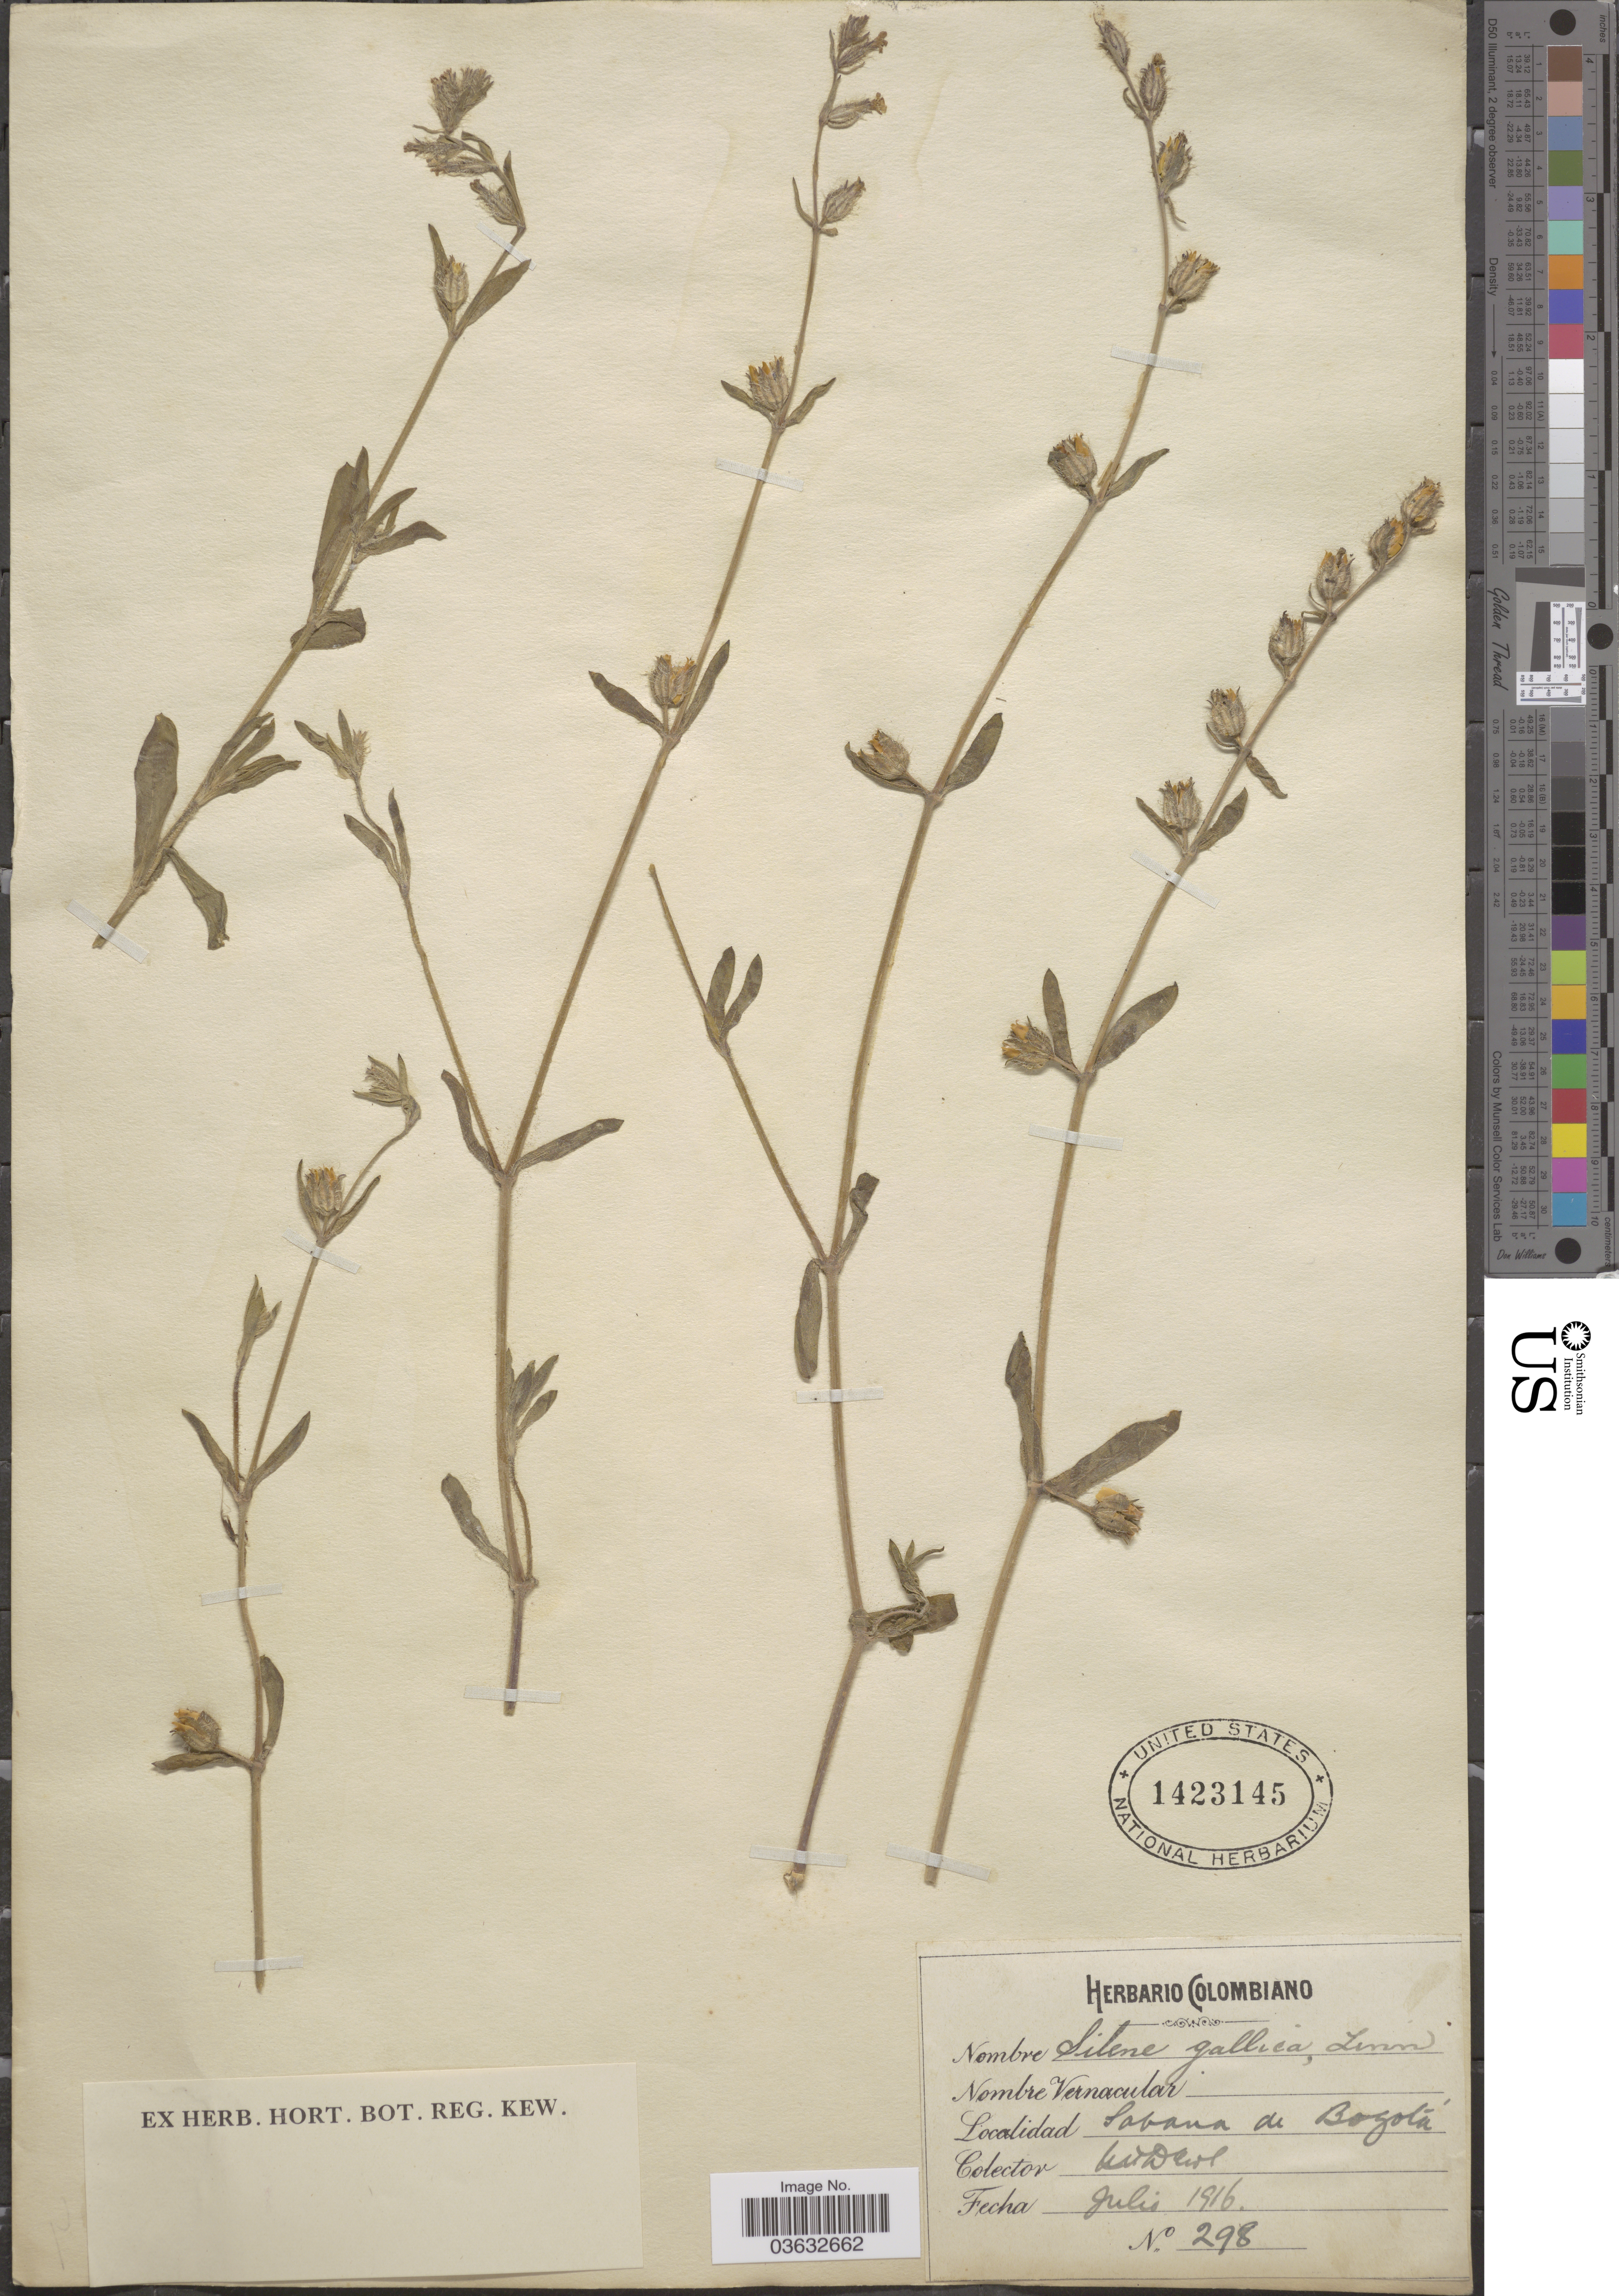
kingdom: Plantae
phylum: Tracheophyta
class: Magnoliopsida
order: Caryophyllales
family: Caryophyllaceae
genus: Silene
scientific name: Silene gallica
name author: L.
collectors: M. T. Dawe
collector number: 298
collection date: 1916-07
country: Colombia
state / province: Bogota D.C.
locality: Sabana de Bogotá.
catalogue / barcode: US 1423145